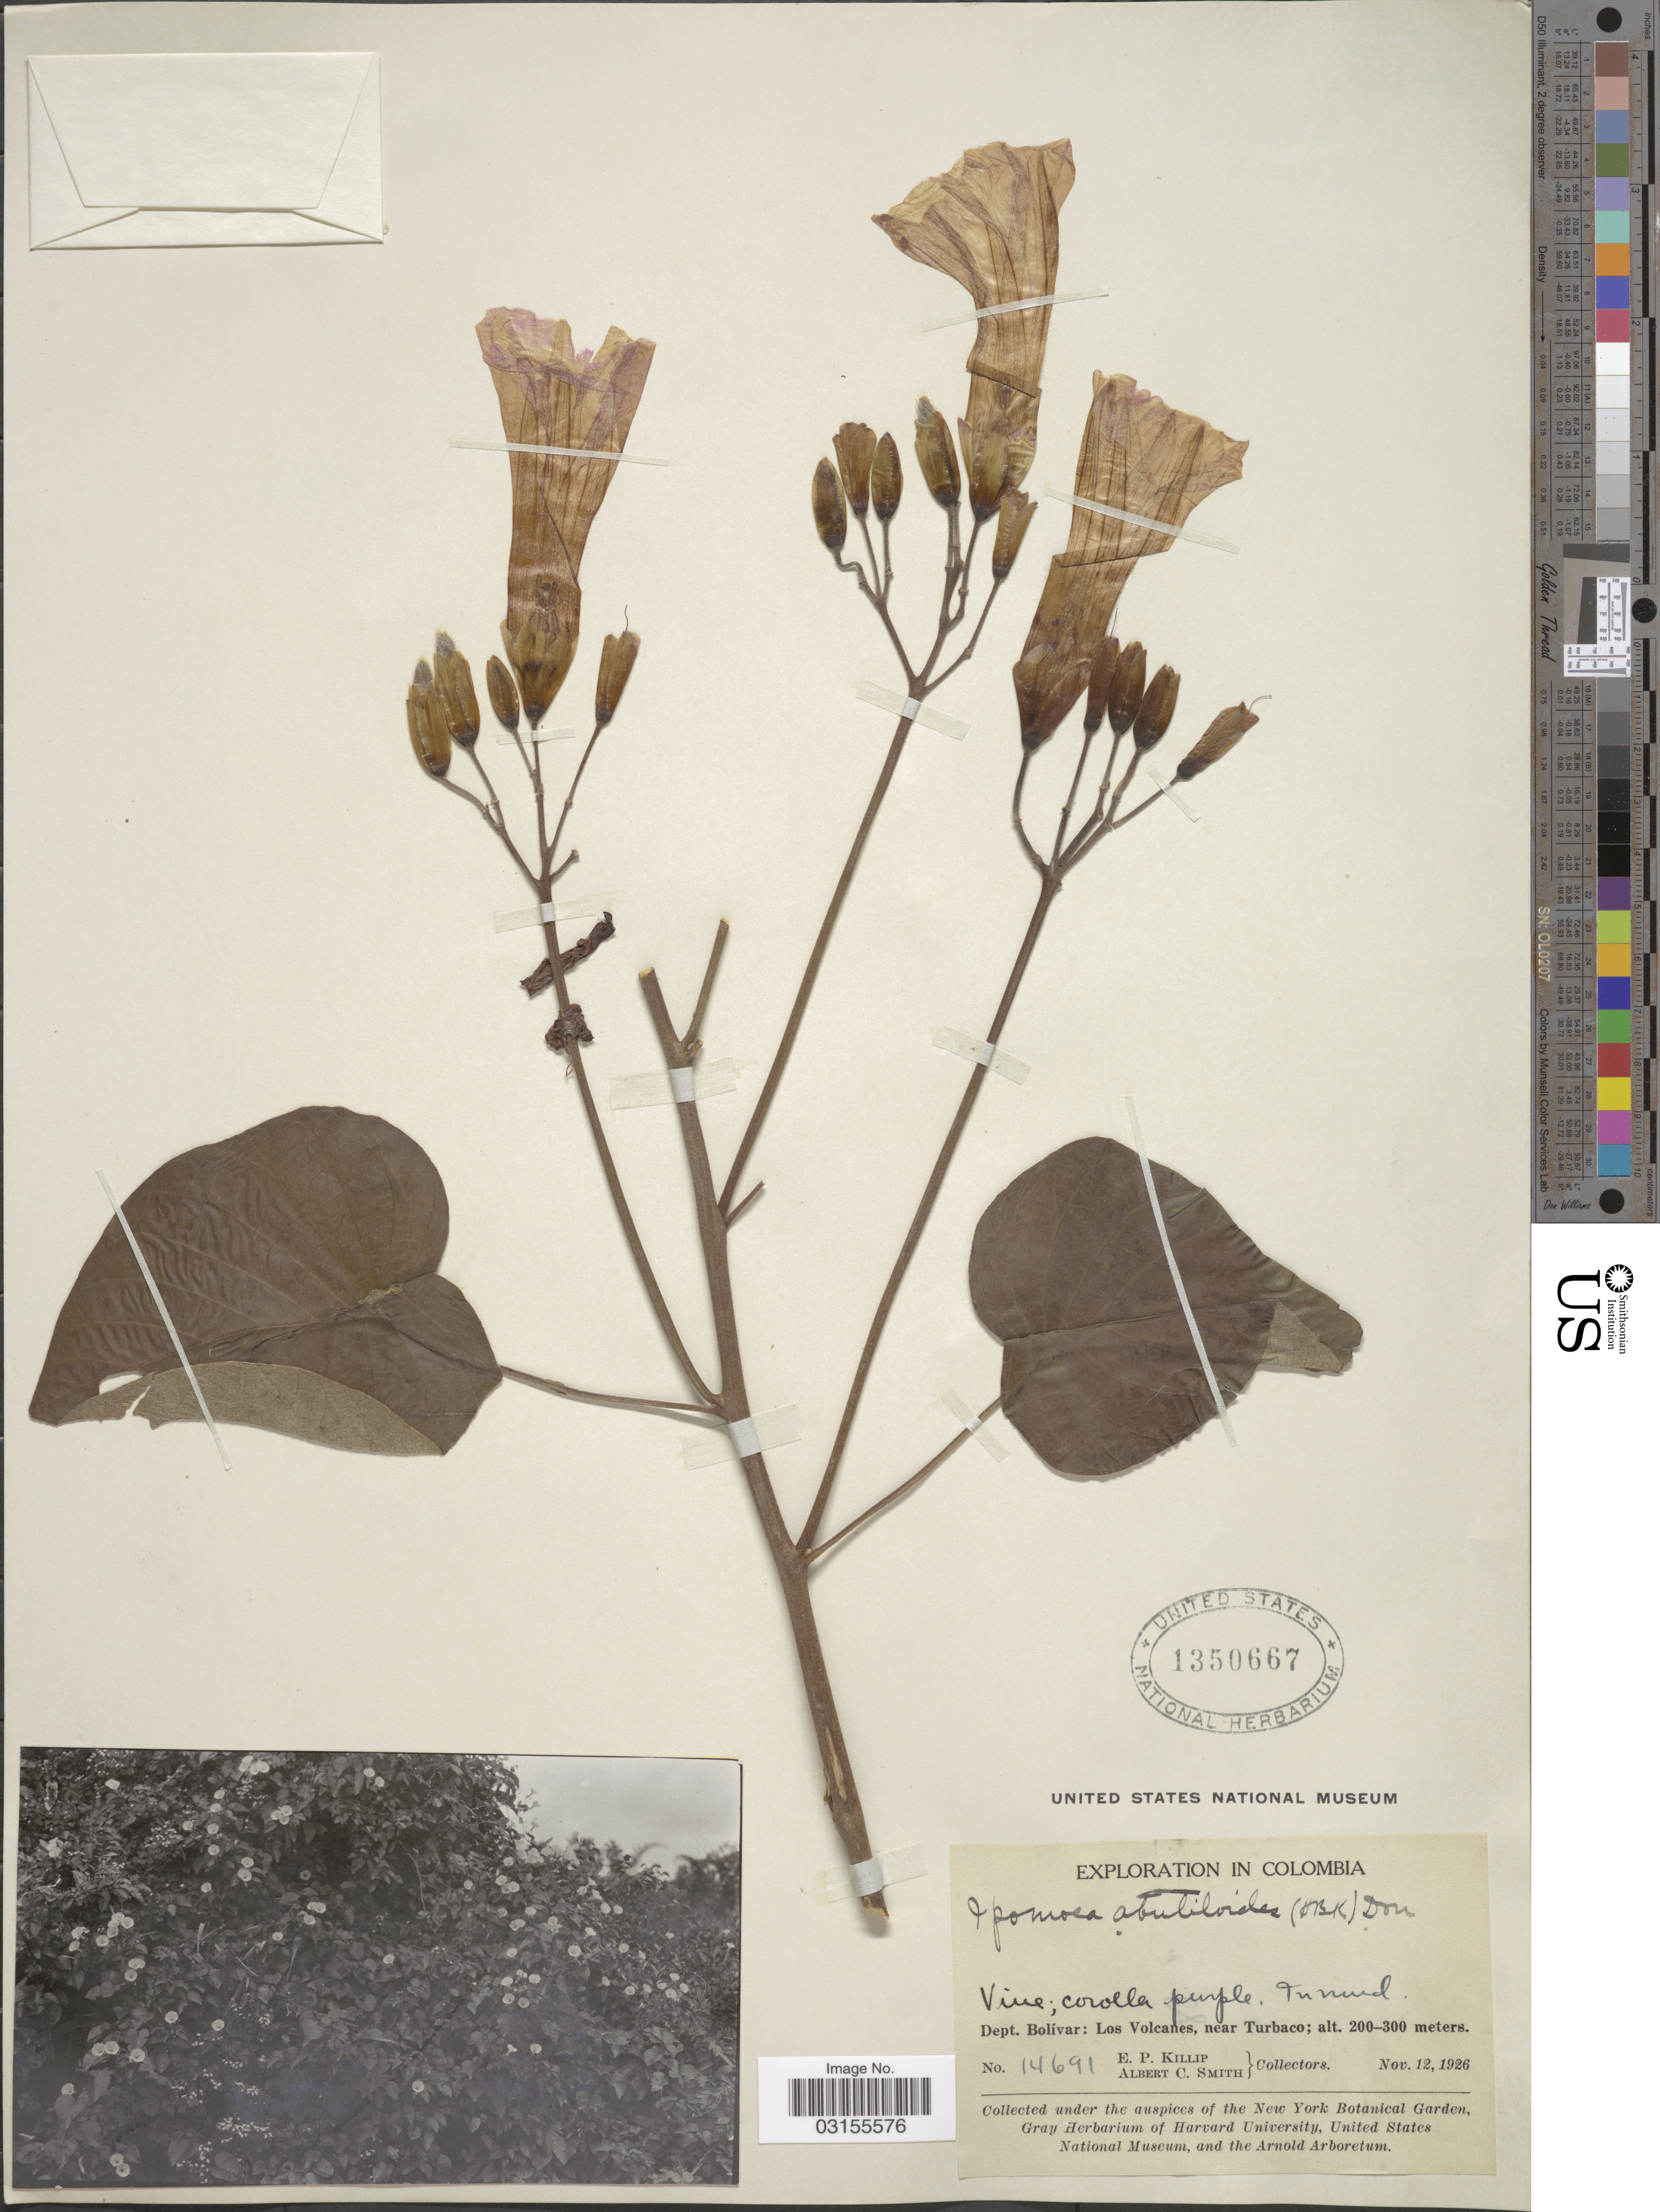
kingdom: Plantae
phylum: Tracheophyta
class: Magnoliopsida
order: Solanales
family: Convolvulaceae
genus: Turbina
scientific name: Turbina abutiloides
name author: (Kunth) O'Donell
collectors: E. P. Killip & A. C. Smith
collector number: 14691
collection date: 1926-11-12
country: Colombia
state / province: Bolívar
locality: Dept. Bolívar: Los Volcanes, near Turbaco.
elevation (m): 200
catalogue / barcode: US 1350667